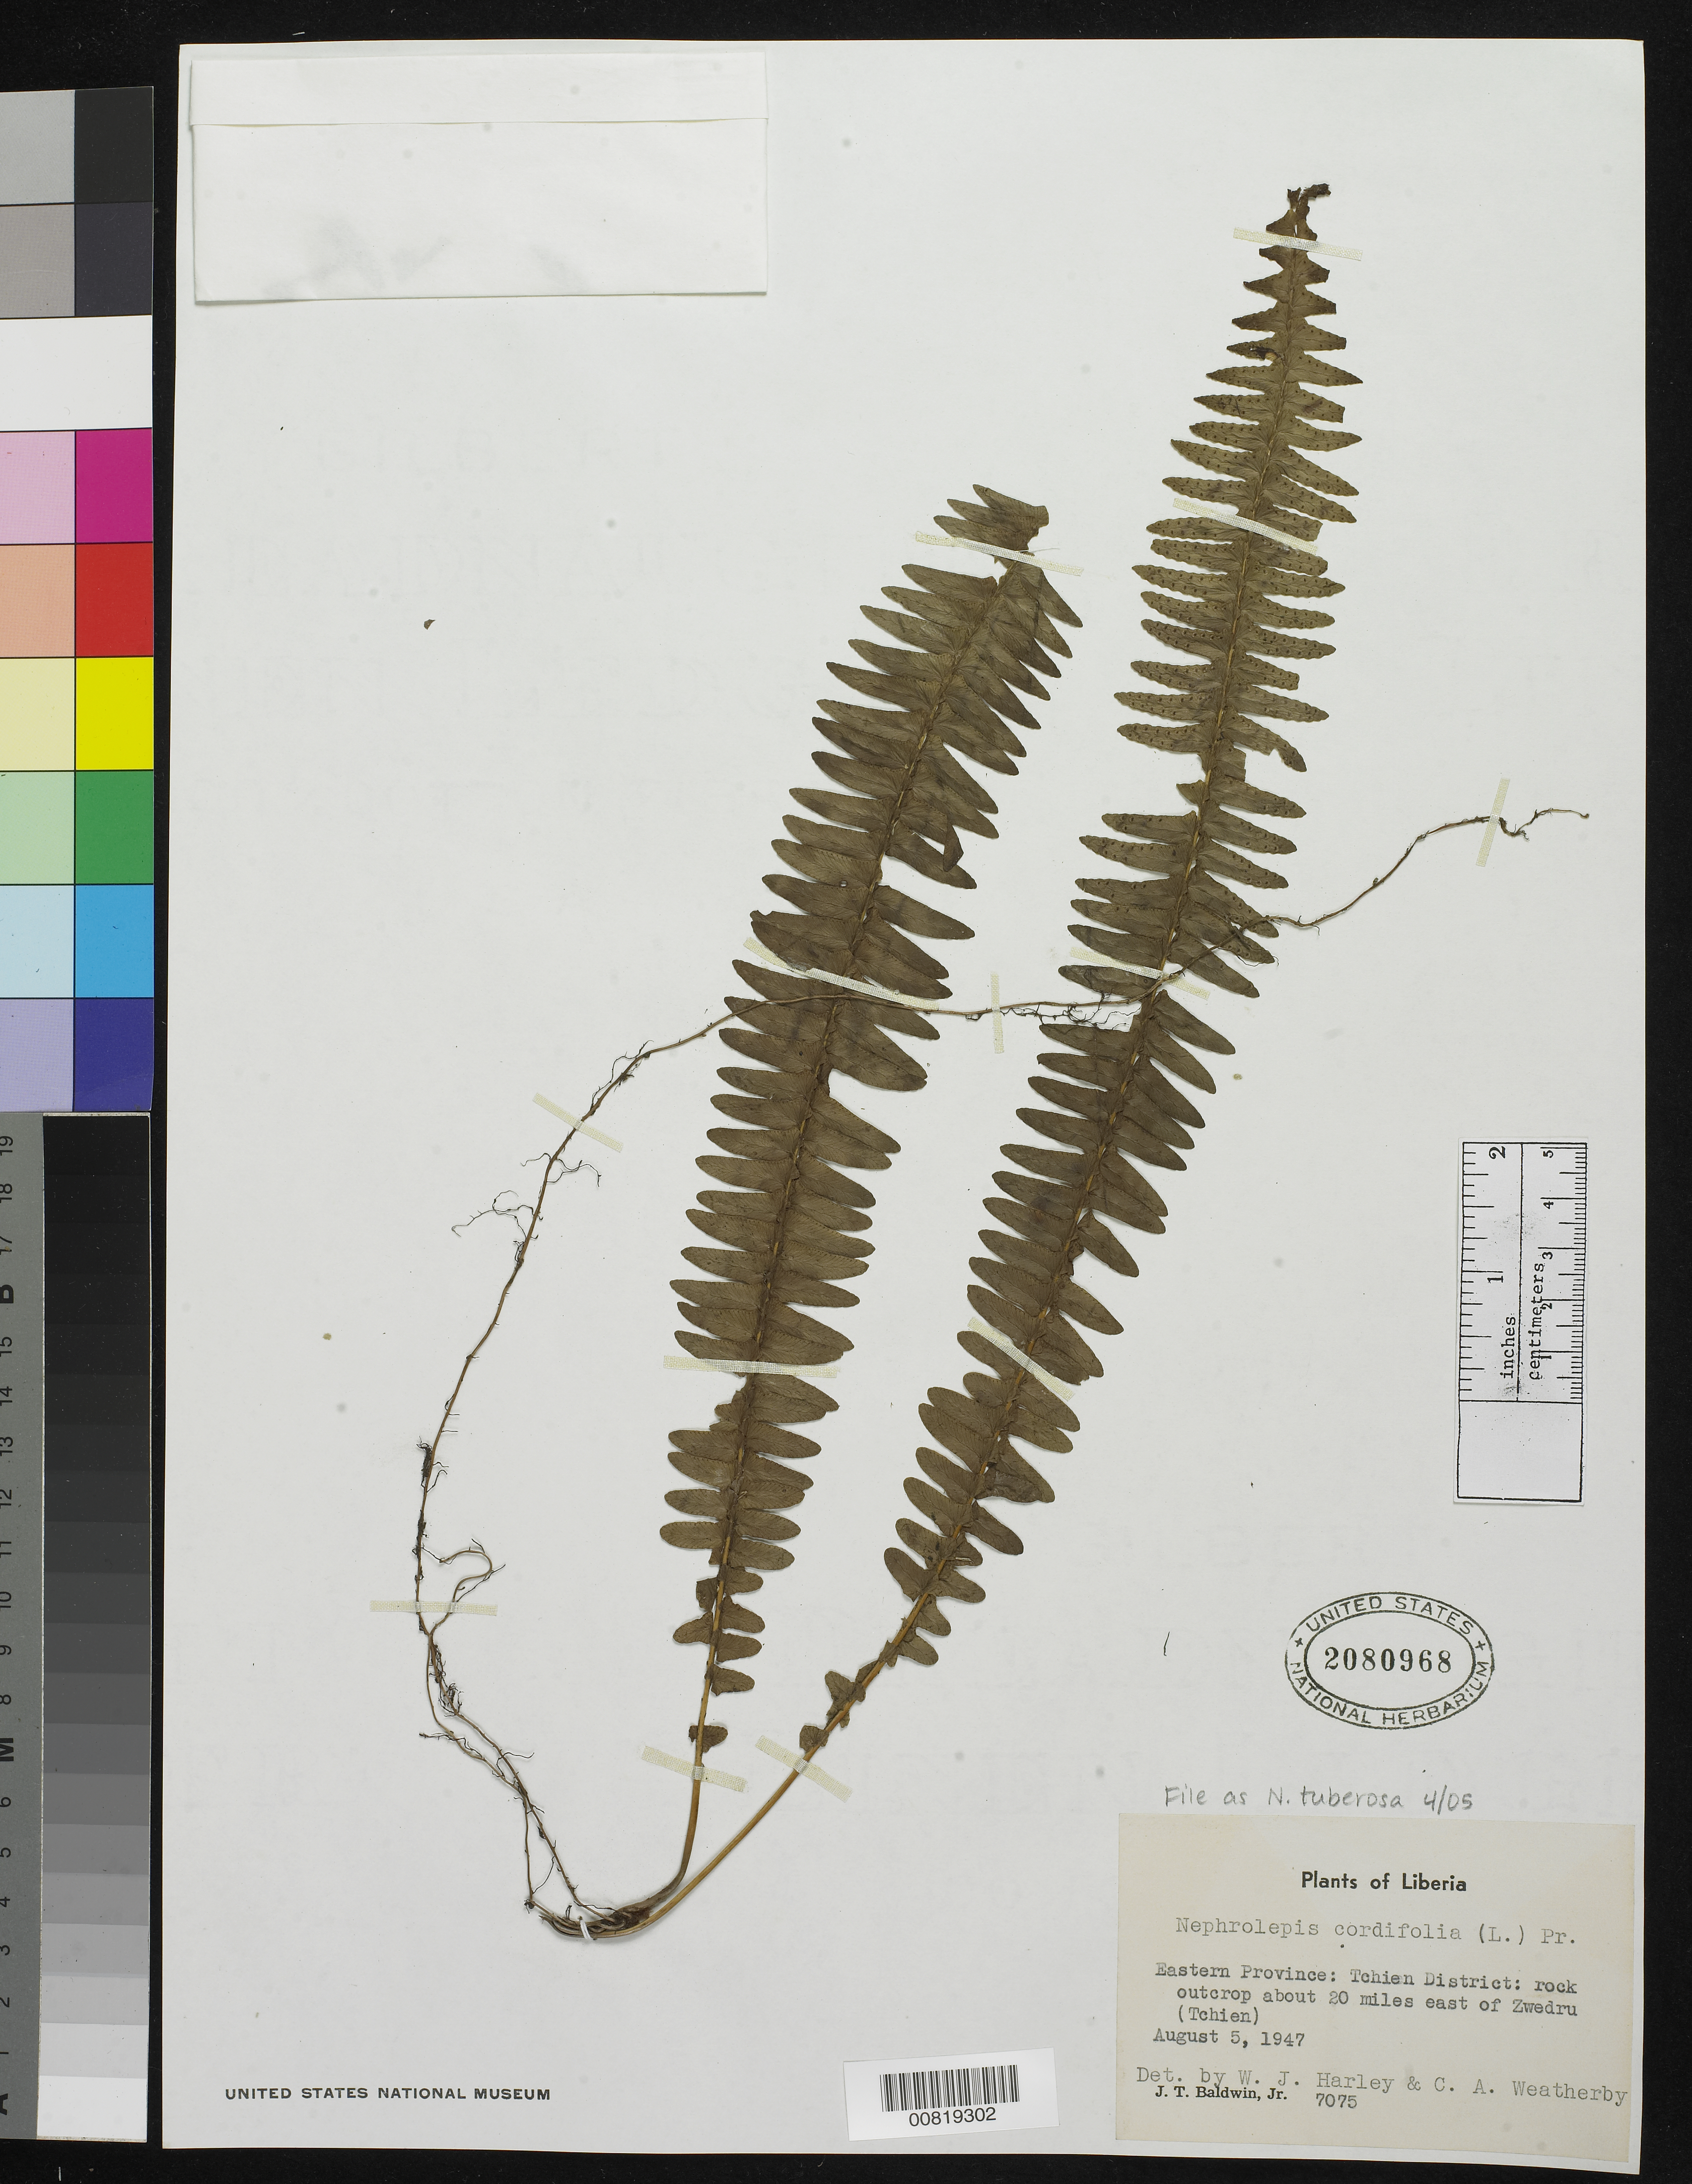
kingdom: Plantae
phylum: Tracheophyta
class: Polypodiopsida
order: Polypodiales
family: Nephrolepidaceae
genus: Nephrolepis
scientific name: Nephrolepis tuberosa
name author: (Willd.) C. Presl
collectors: J. T. Baldwin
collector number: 7075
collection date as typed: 5 Aug 1947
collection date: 1947-08-05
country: Liberia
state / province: Grand Gedeh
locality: Eastern Province: Tchien District, about 20 miles E of Zwedru (Tchien)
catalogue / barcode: US 2080968